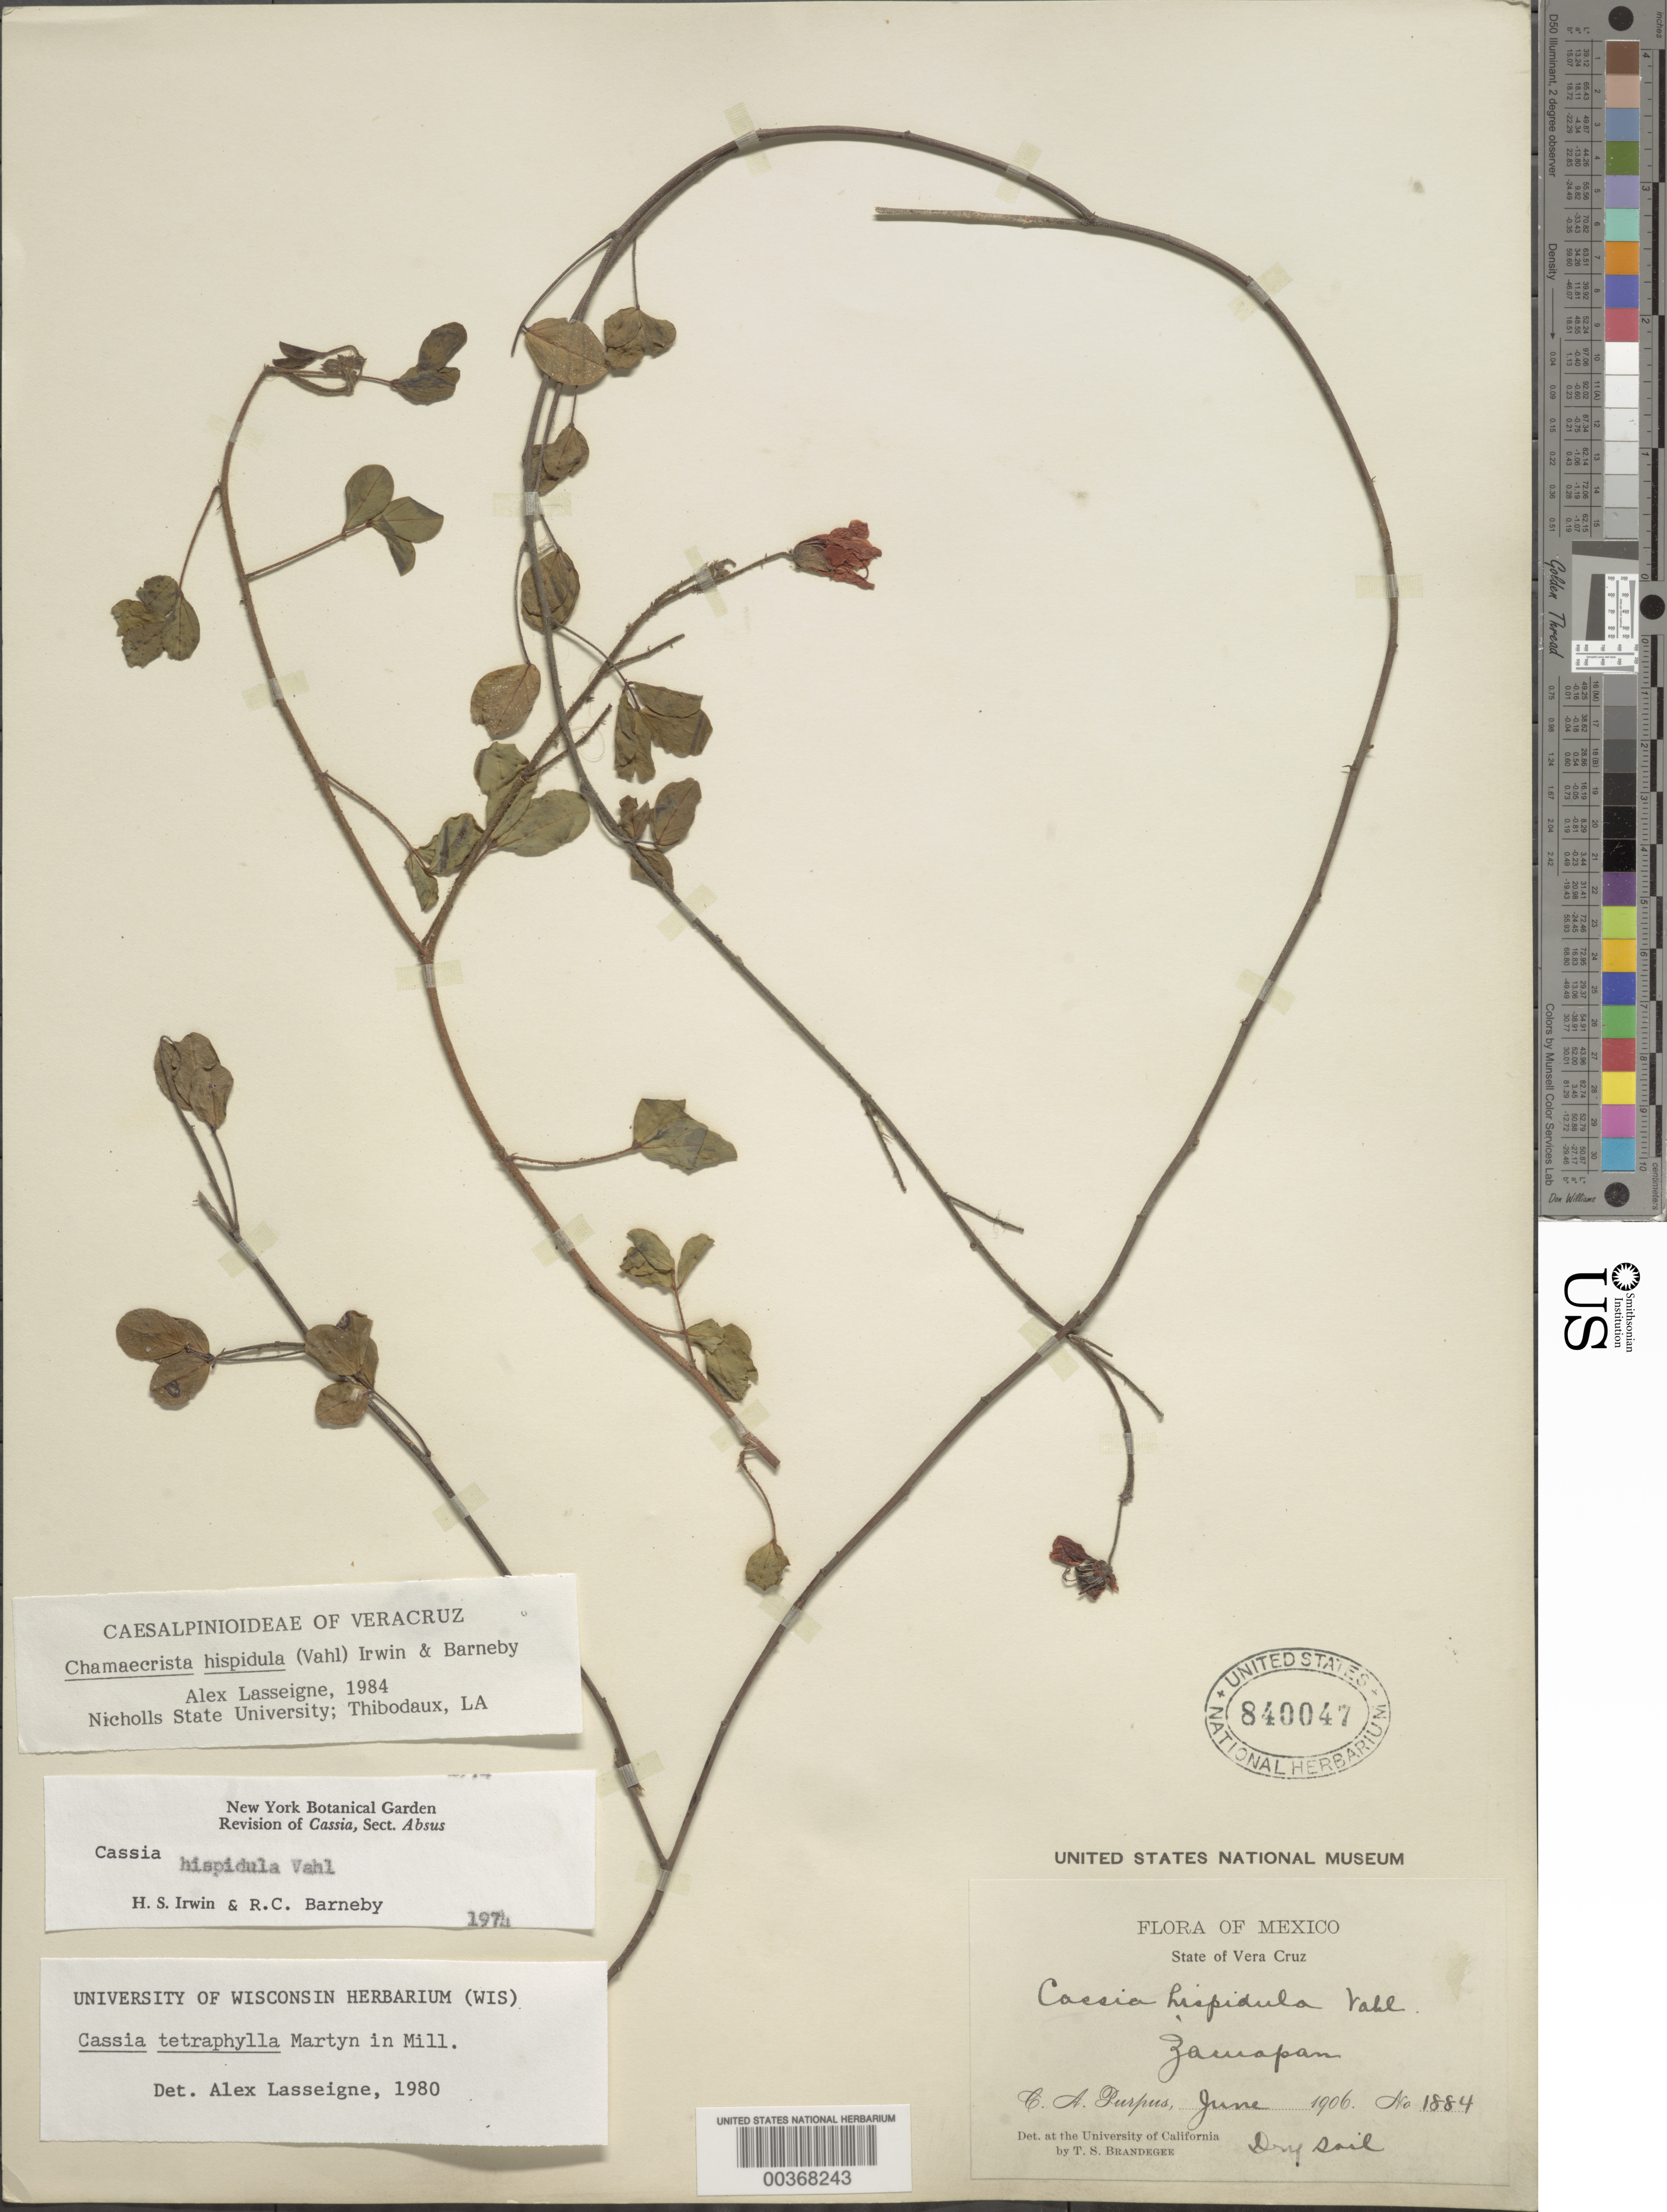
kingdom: Plantae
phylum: Tracheophyta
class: Magnoliopsida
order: Fabales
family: Fabaceae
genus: Chamaecrista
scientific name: Chamaecrista hispidula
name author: (Vahl) H.S. Irwin & Barneby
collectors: C. A. Purpus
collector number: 1884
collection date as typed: Jun 1906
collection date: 1906-06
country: Mexico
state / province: Veracruz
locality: Zamapan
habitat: Dry soil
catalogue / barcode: US 840047